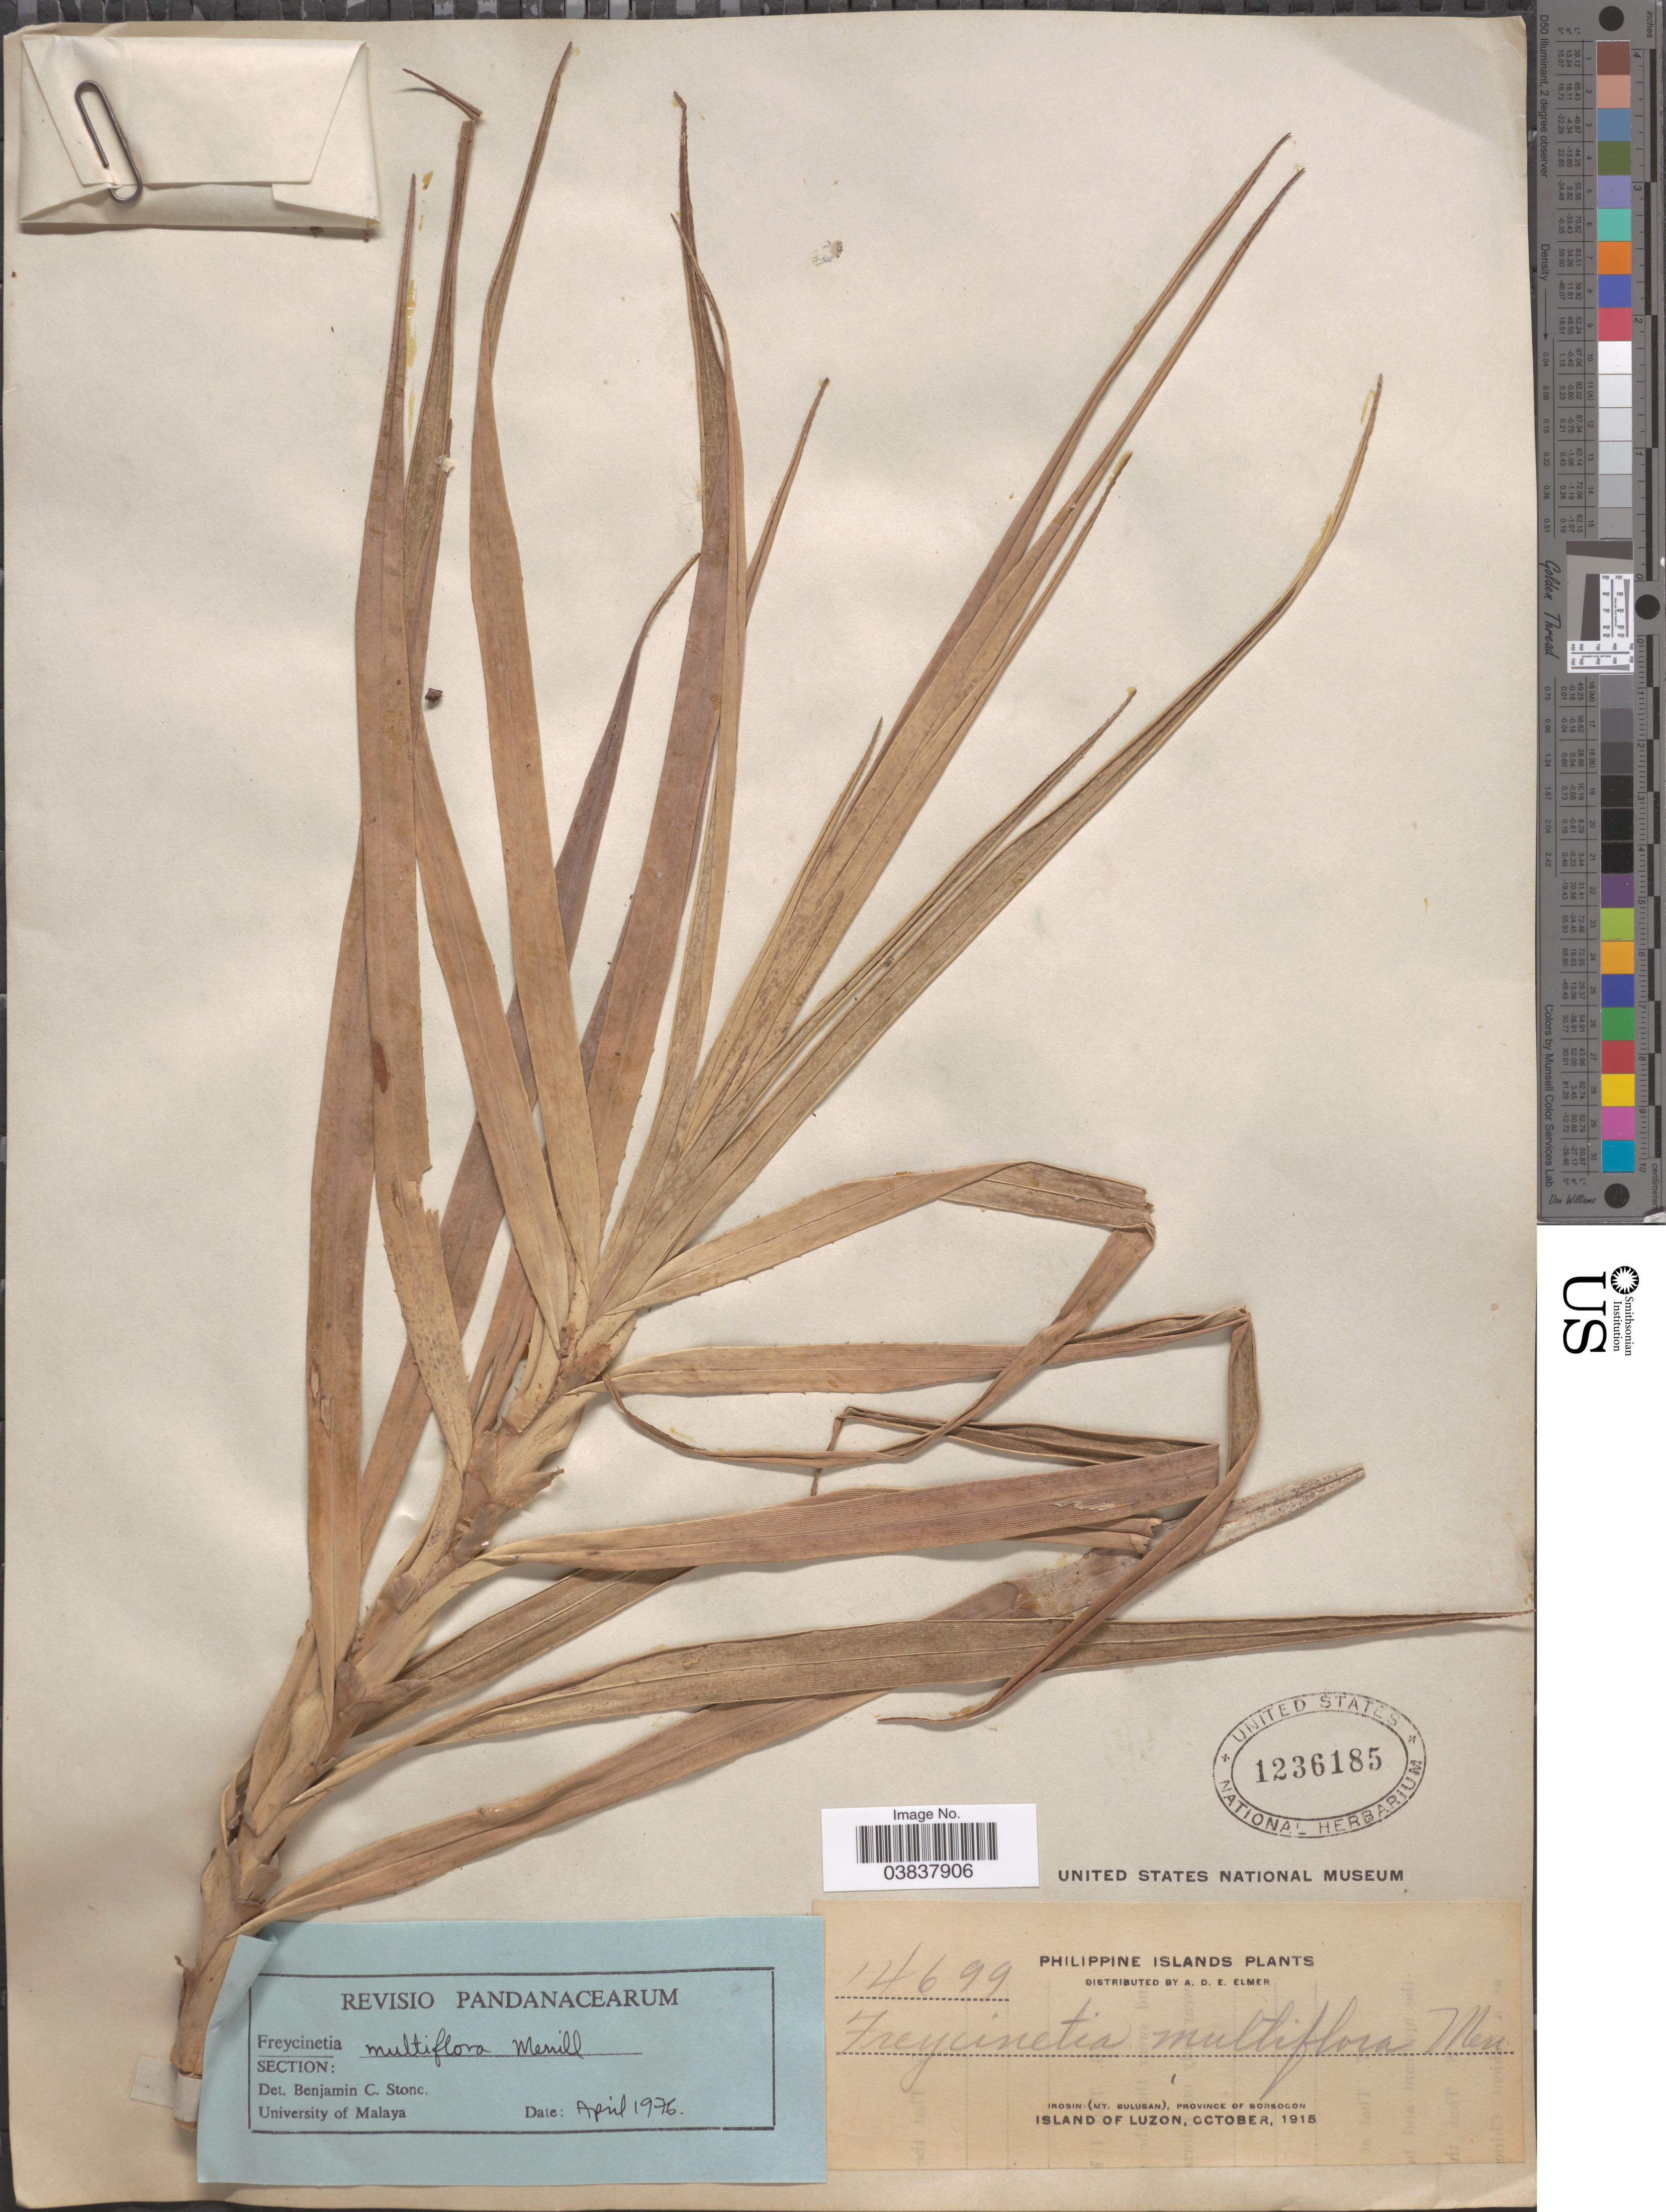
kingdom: Plantae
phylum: Tracheophyta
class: Liliopsida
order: Pandanales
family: Pandanaceae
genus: Freycinetia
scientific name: Freycinetia multiflora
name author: Merr.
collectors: A. D. E. Elmer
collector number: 14699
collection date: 1915-10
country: Philippines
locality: Irosin (Mt. Bulusan), Province of Sorsogon, Island of Luzon.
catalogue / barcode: US 1236185